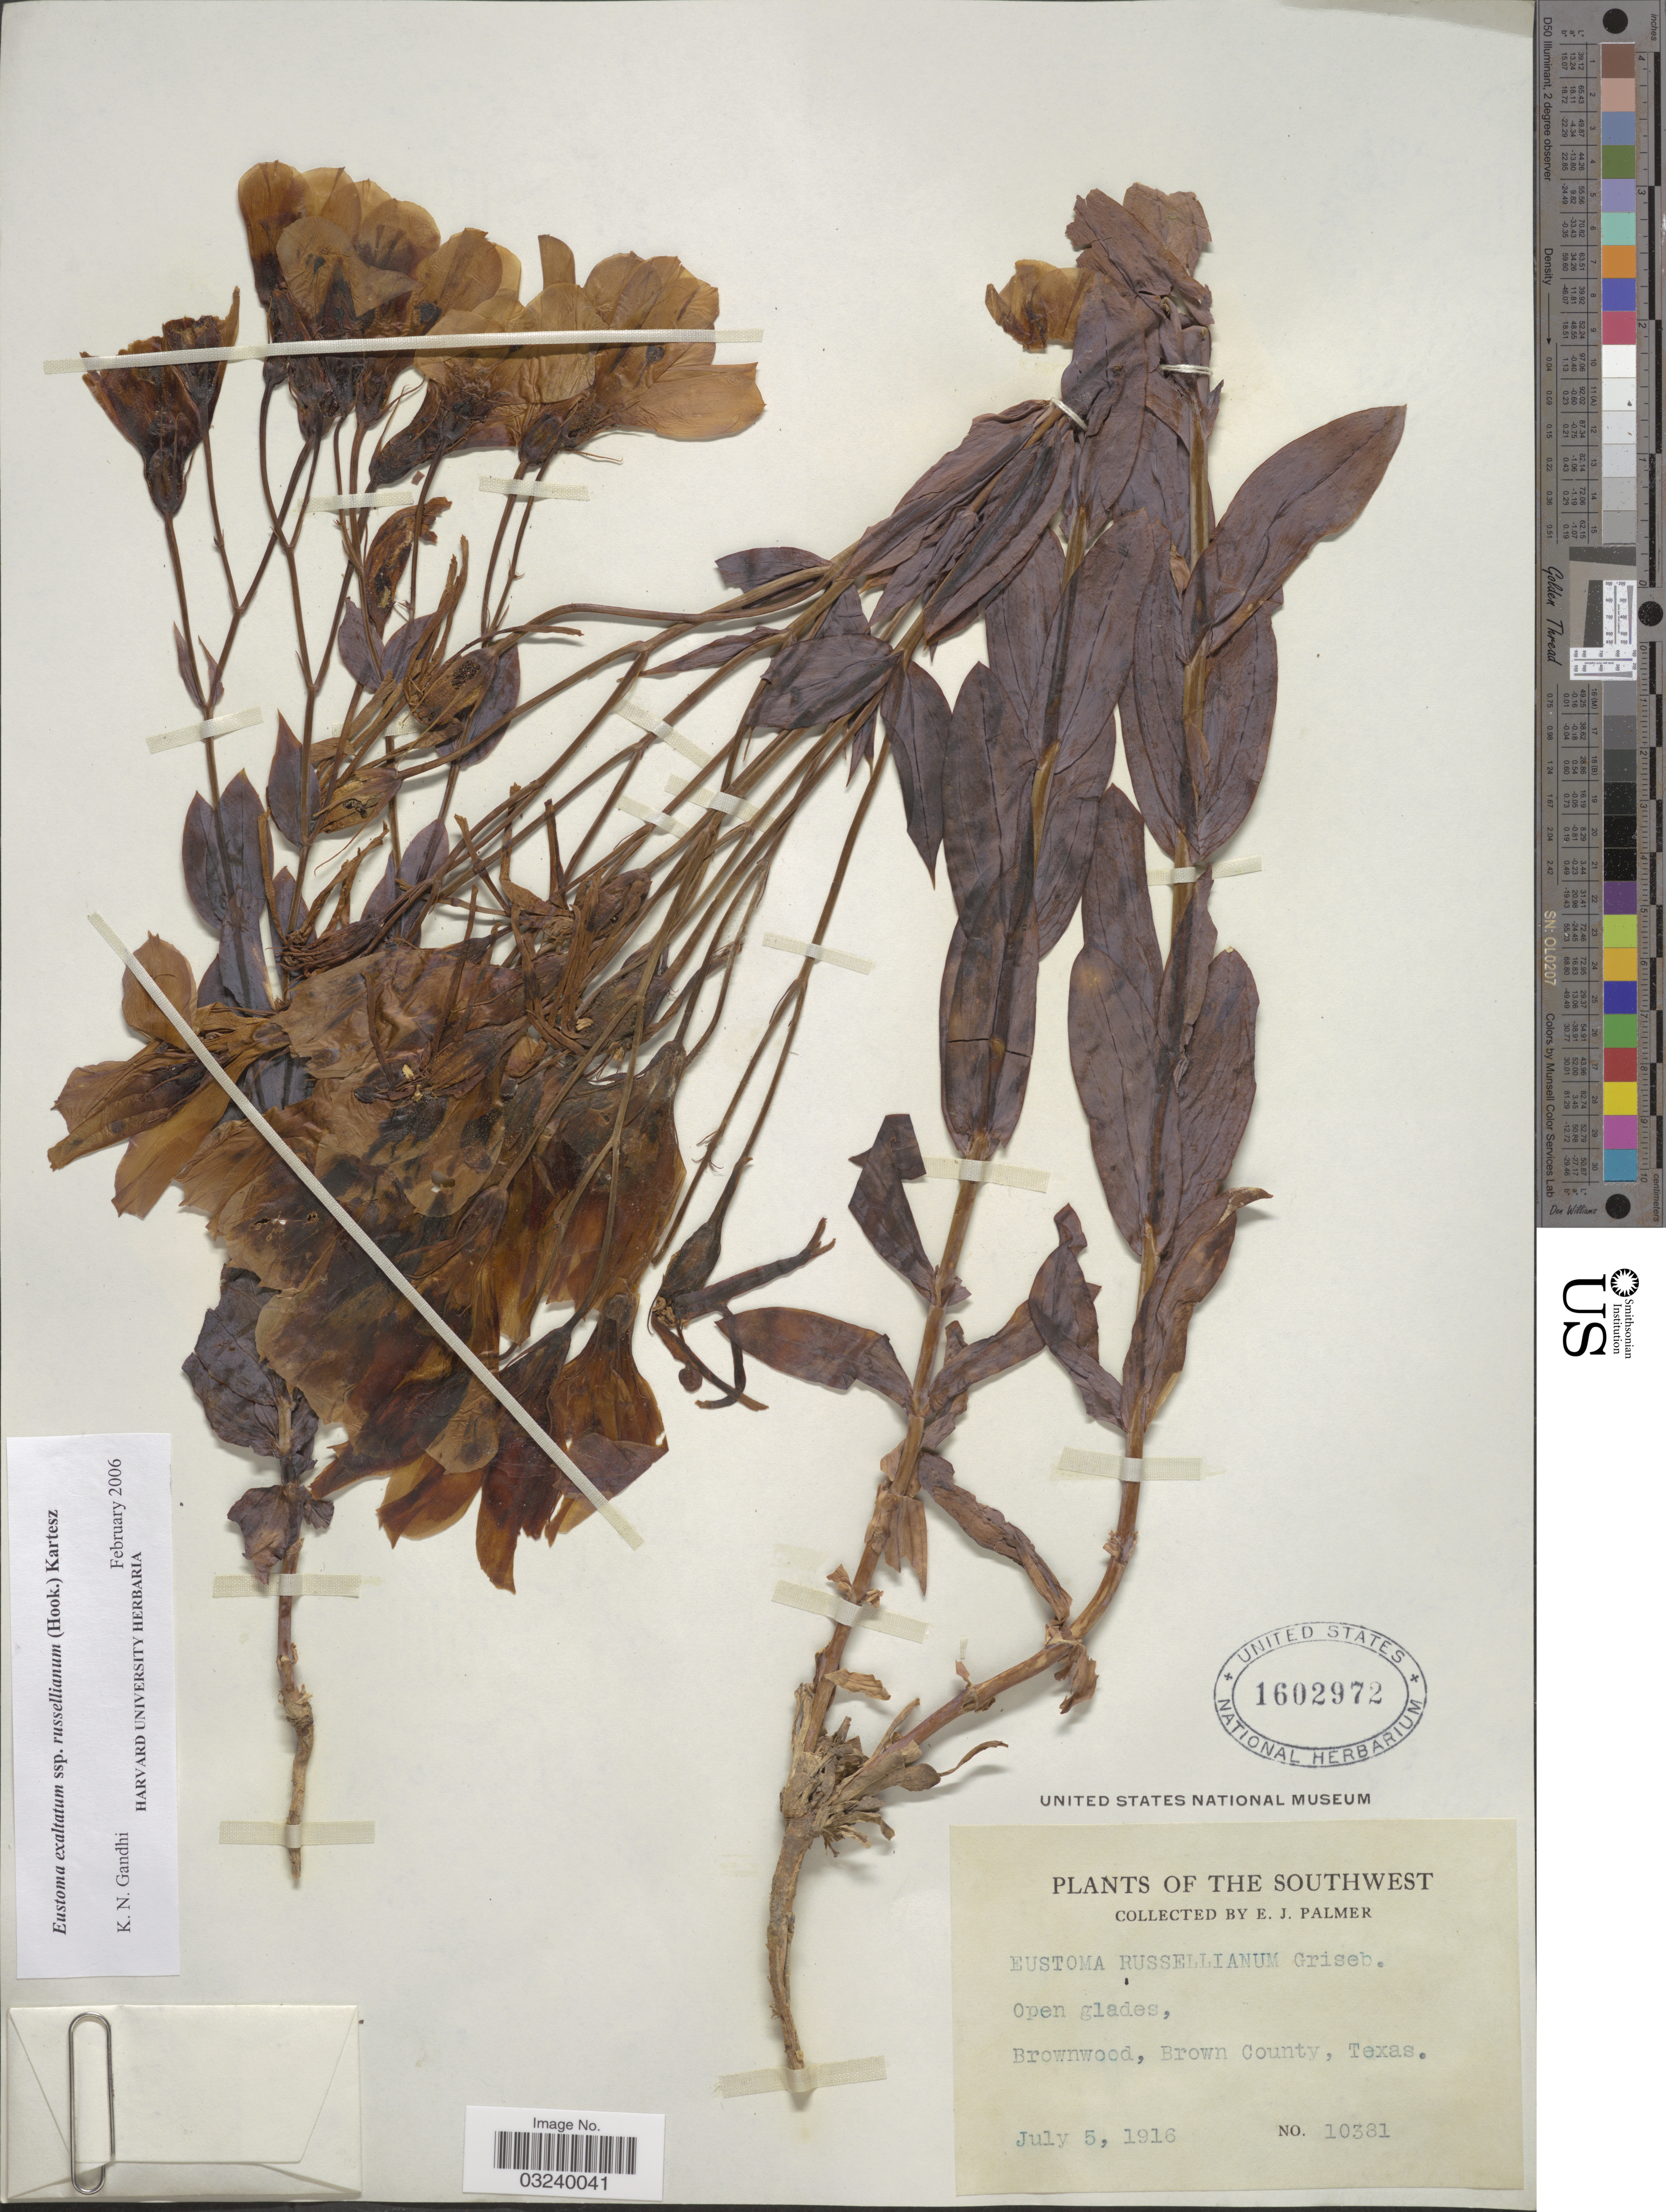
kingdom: Plantae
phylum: Tracheophyta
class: Magnoliopsida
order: Gentianales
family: Gentianaceae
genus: Eustoma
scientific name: Eustoma grandiflorum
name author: (Raf.) Shinners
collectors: E. J. Palmer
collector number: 13081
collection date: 1916-07-05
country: United States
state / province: Texas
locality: The Southwest, Brownwood, Brown County, Texas.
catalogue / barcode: US 1602972